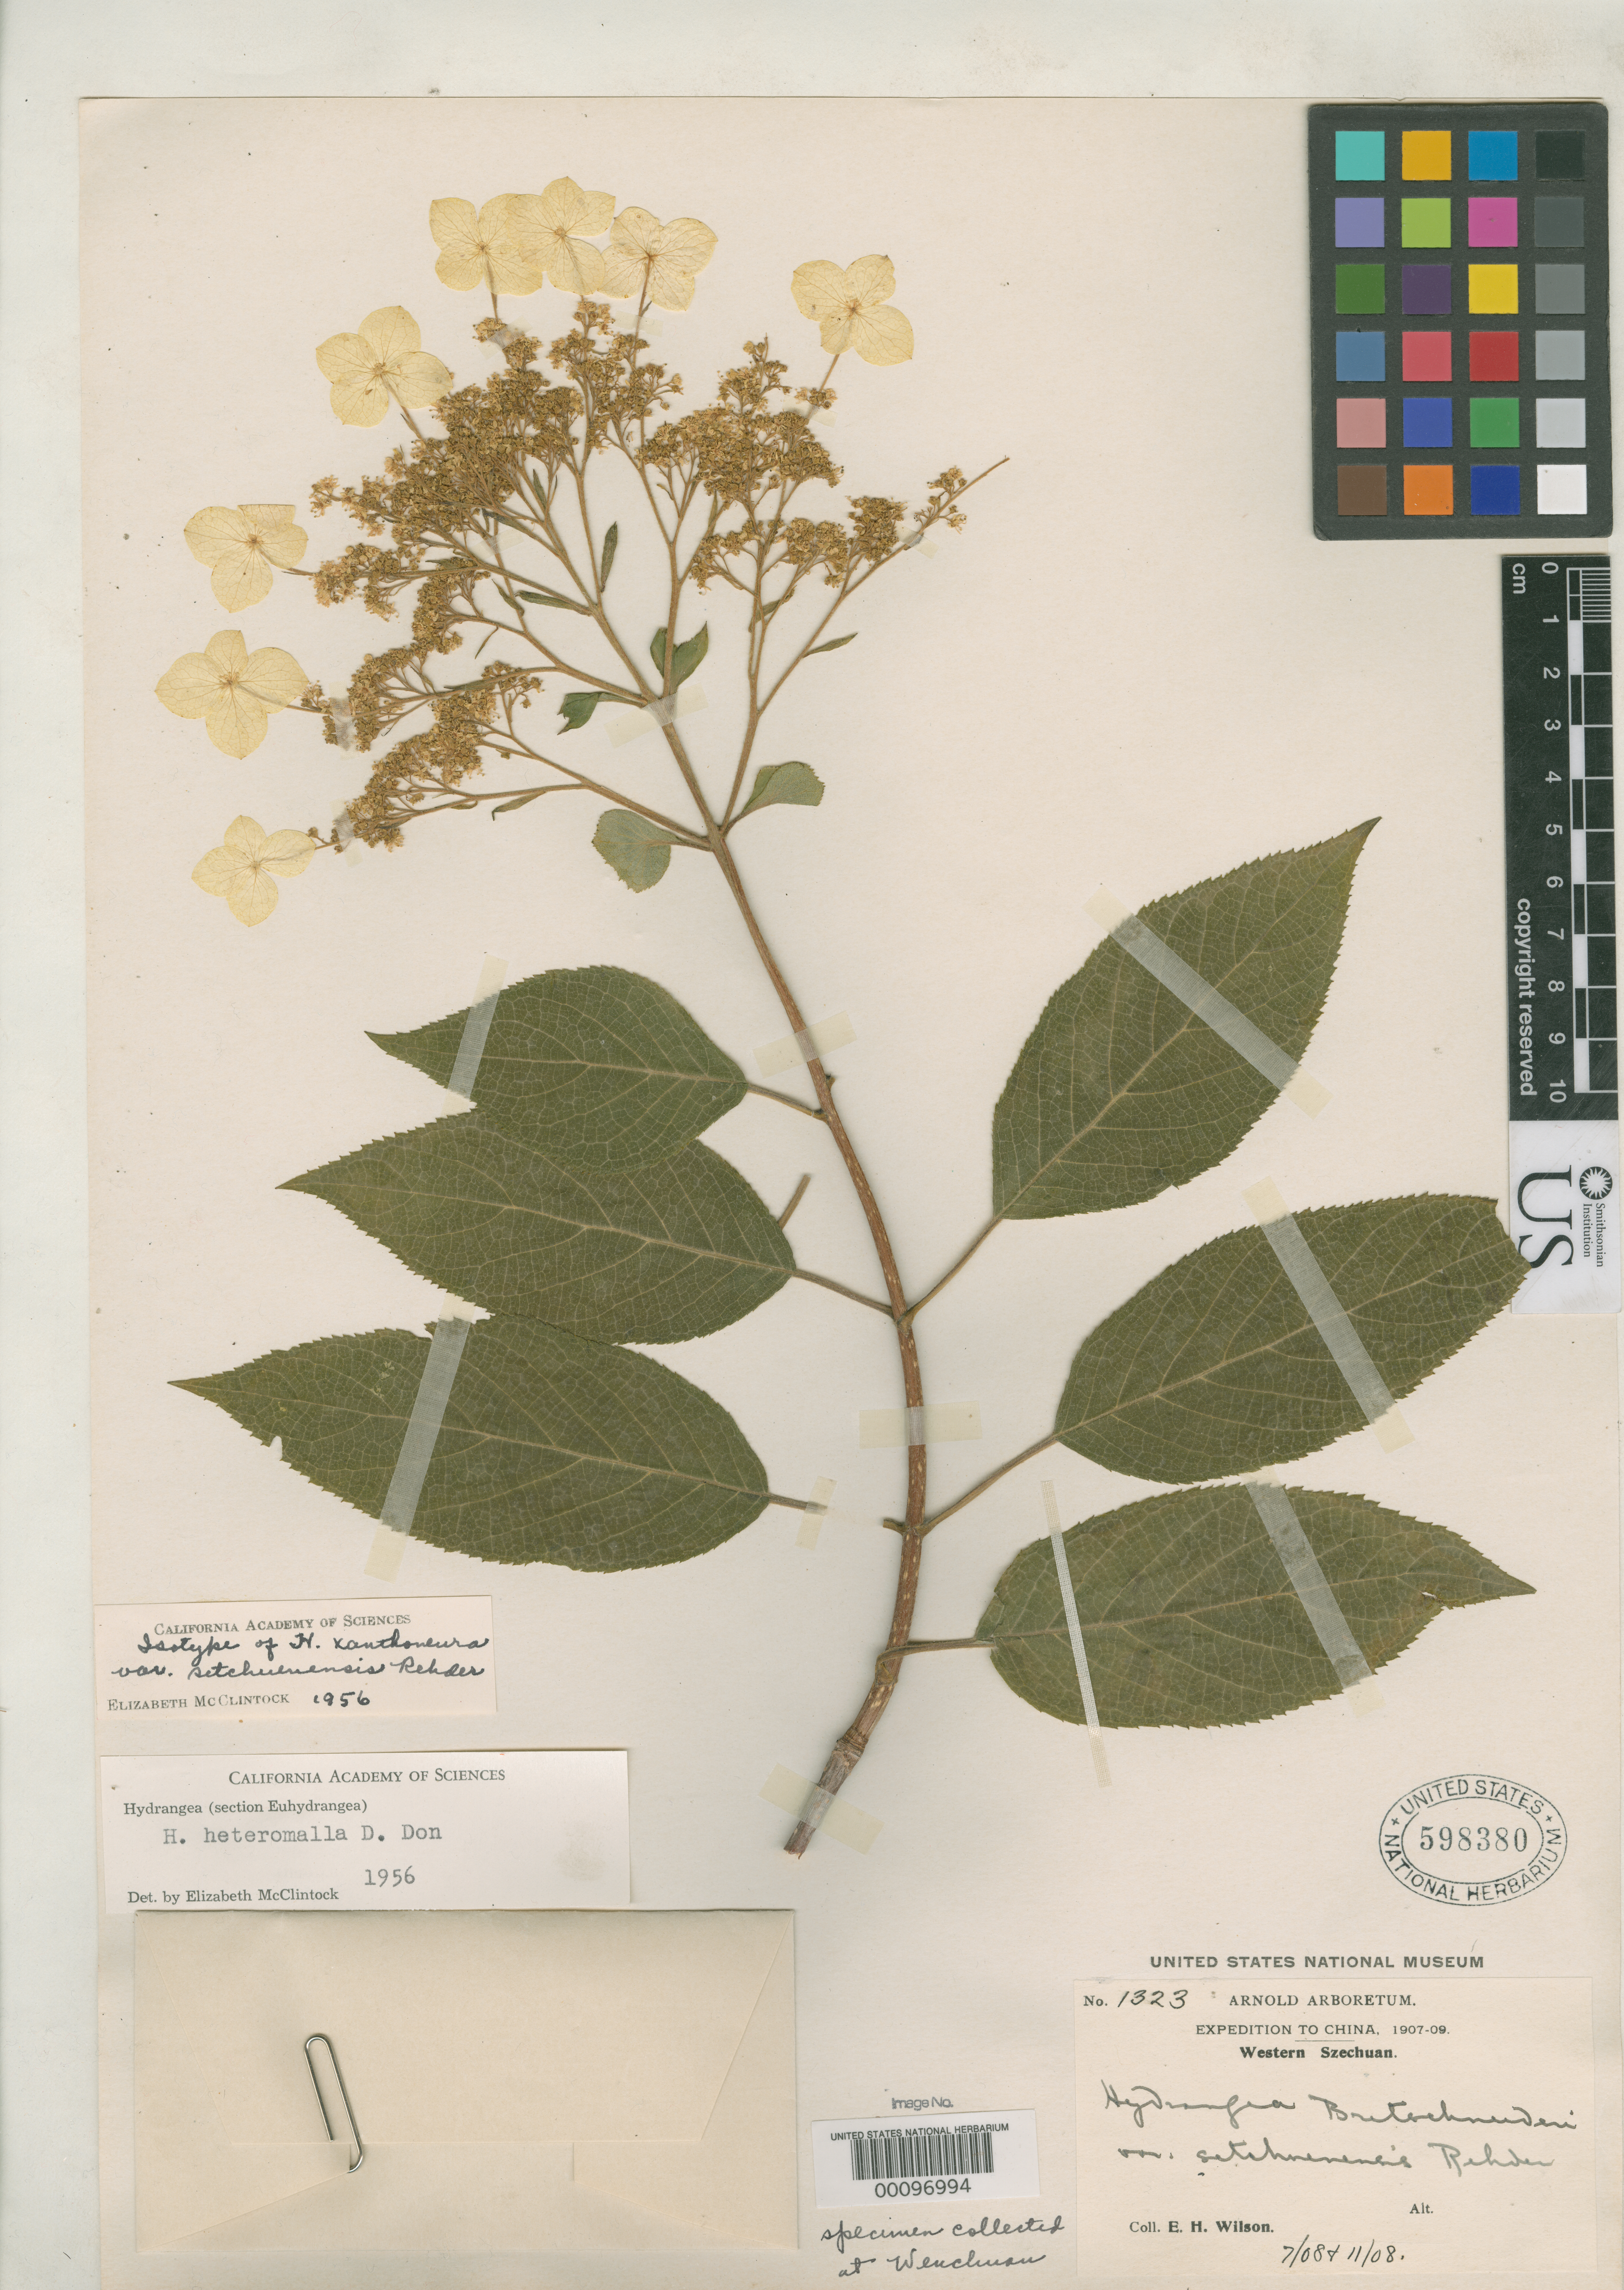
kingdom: Plantae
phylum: Tracheophyta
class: Magnoliopsida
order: Cornales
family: Hydrangeaceae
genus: Hydrangea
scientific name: Hydrangea bretschneideri var. setchuenensis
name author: Rehder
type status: Syntype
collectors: E. H. Wilson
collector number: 1323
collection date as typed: Jul 1908 and -- Nov 1908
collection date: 1908-07,1908-11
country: China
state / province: Sichuan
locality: Wa-ssu country, Wen-chuan Hsien.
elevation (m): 2300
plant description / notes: Collection date cited as "July and November 1908"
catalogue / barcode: US 598380